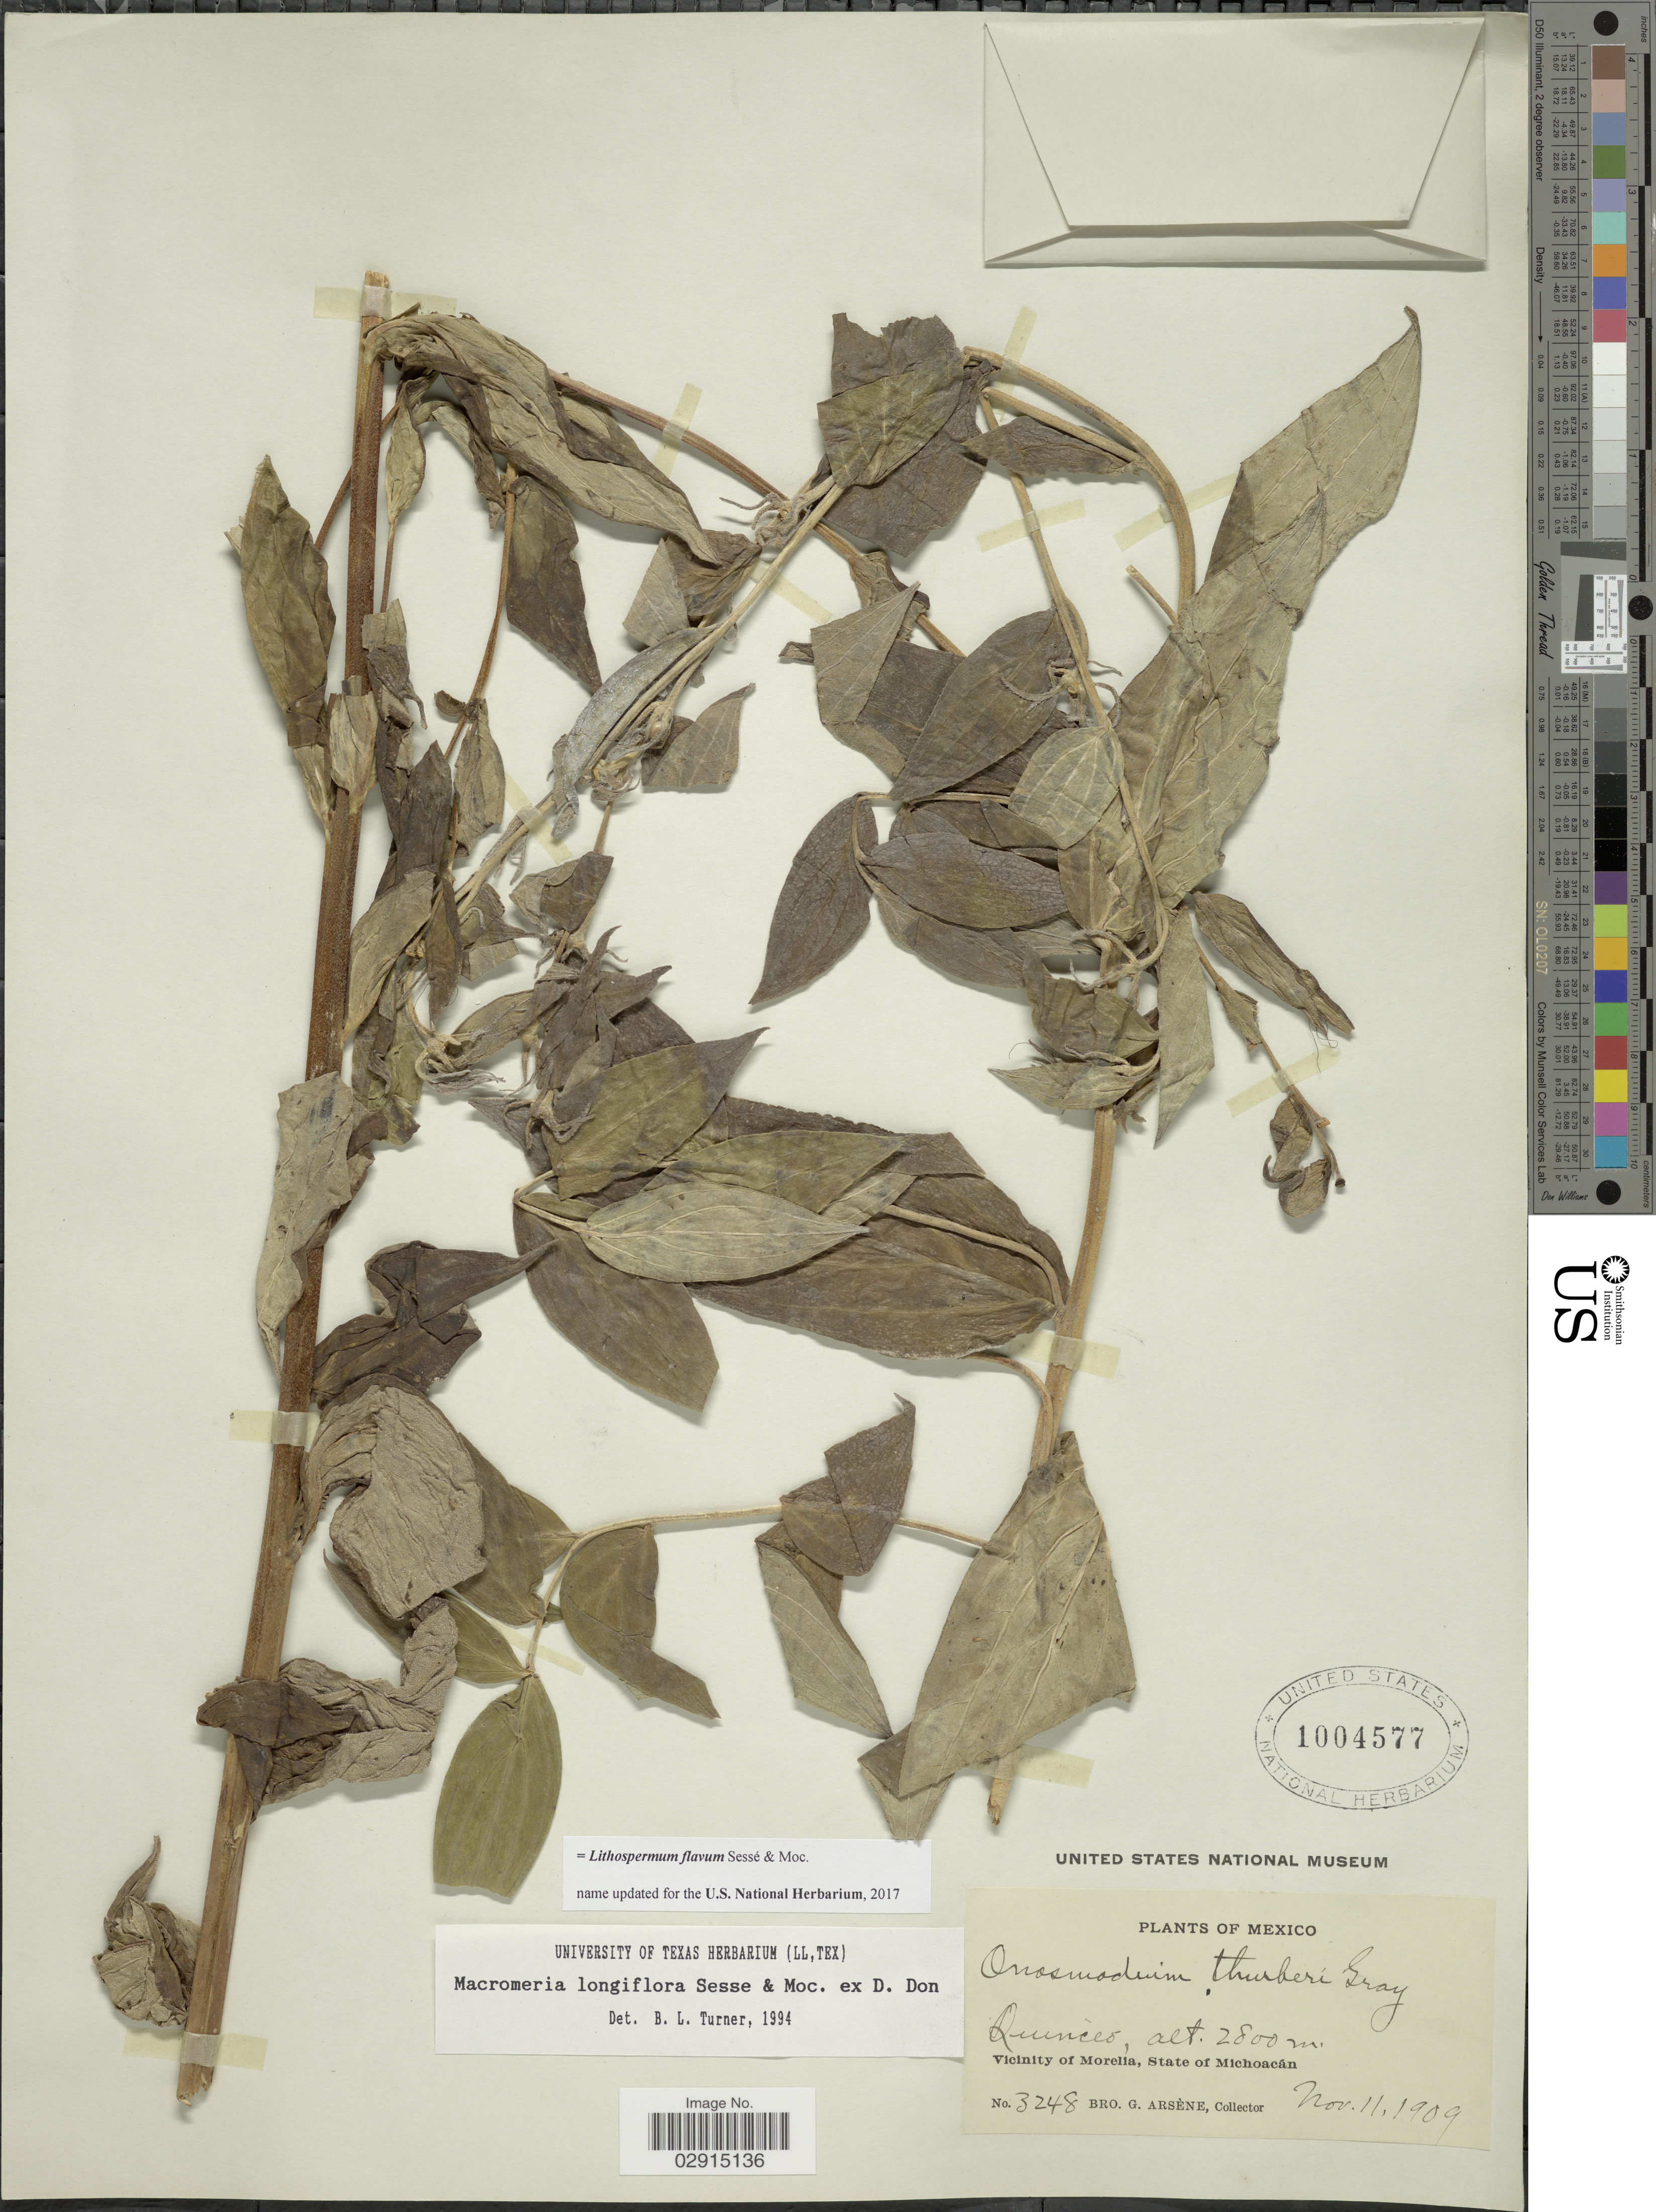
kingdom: Plantae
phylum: Tracheophyta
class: Magnoliopsida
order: Boraginales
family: Boraginaceae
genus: Lithospermum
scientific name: Lithospermum flavum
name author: Sessé & Moc.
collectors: Bro. G. Arsène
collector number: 3248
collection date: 1909-11-11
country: Mexico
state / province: Michoacán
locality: Quinceo. Vicinity of Morelia.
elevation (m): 2800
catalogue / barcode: US 1004577